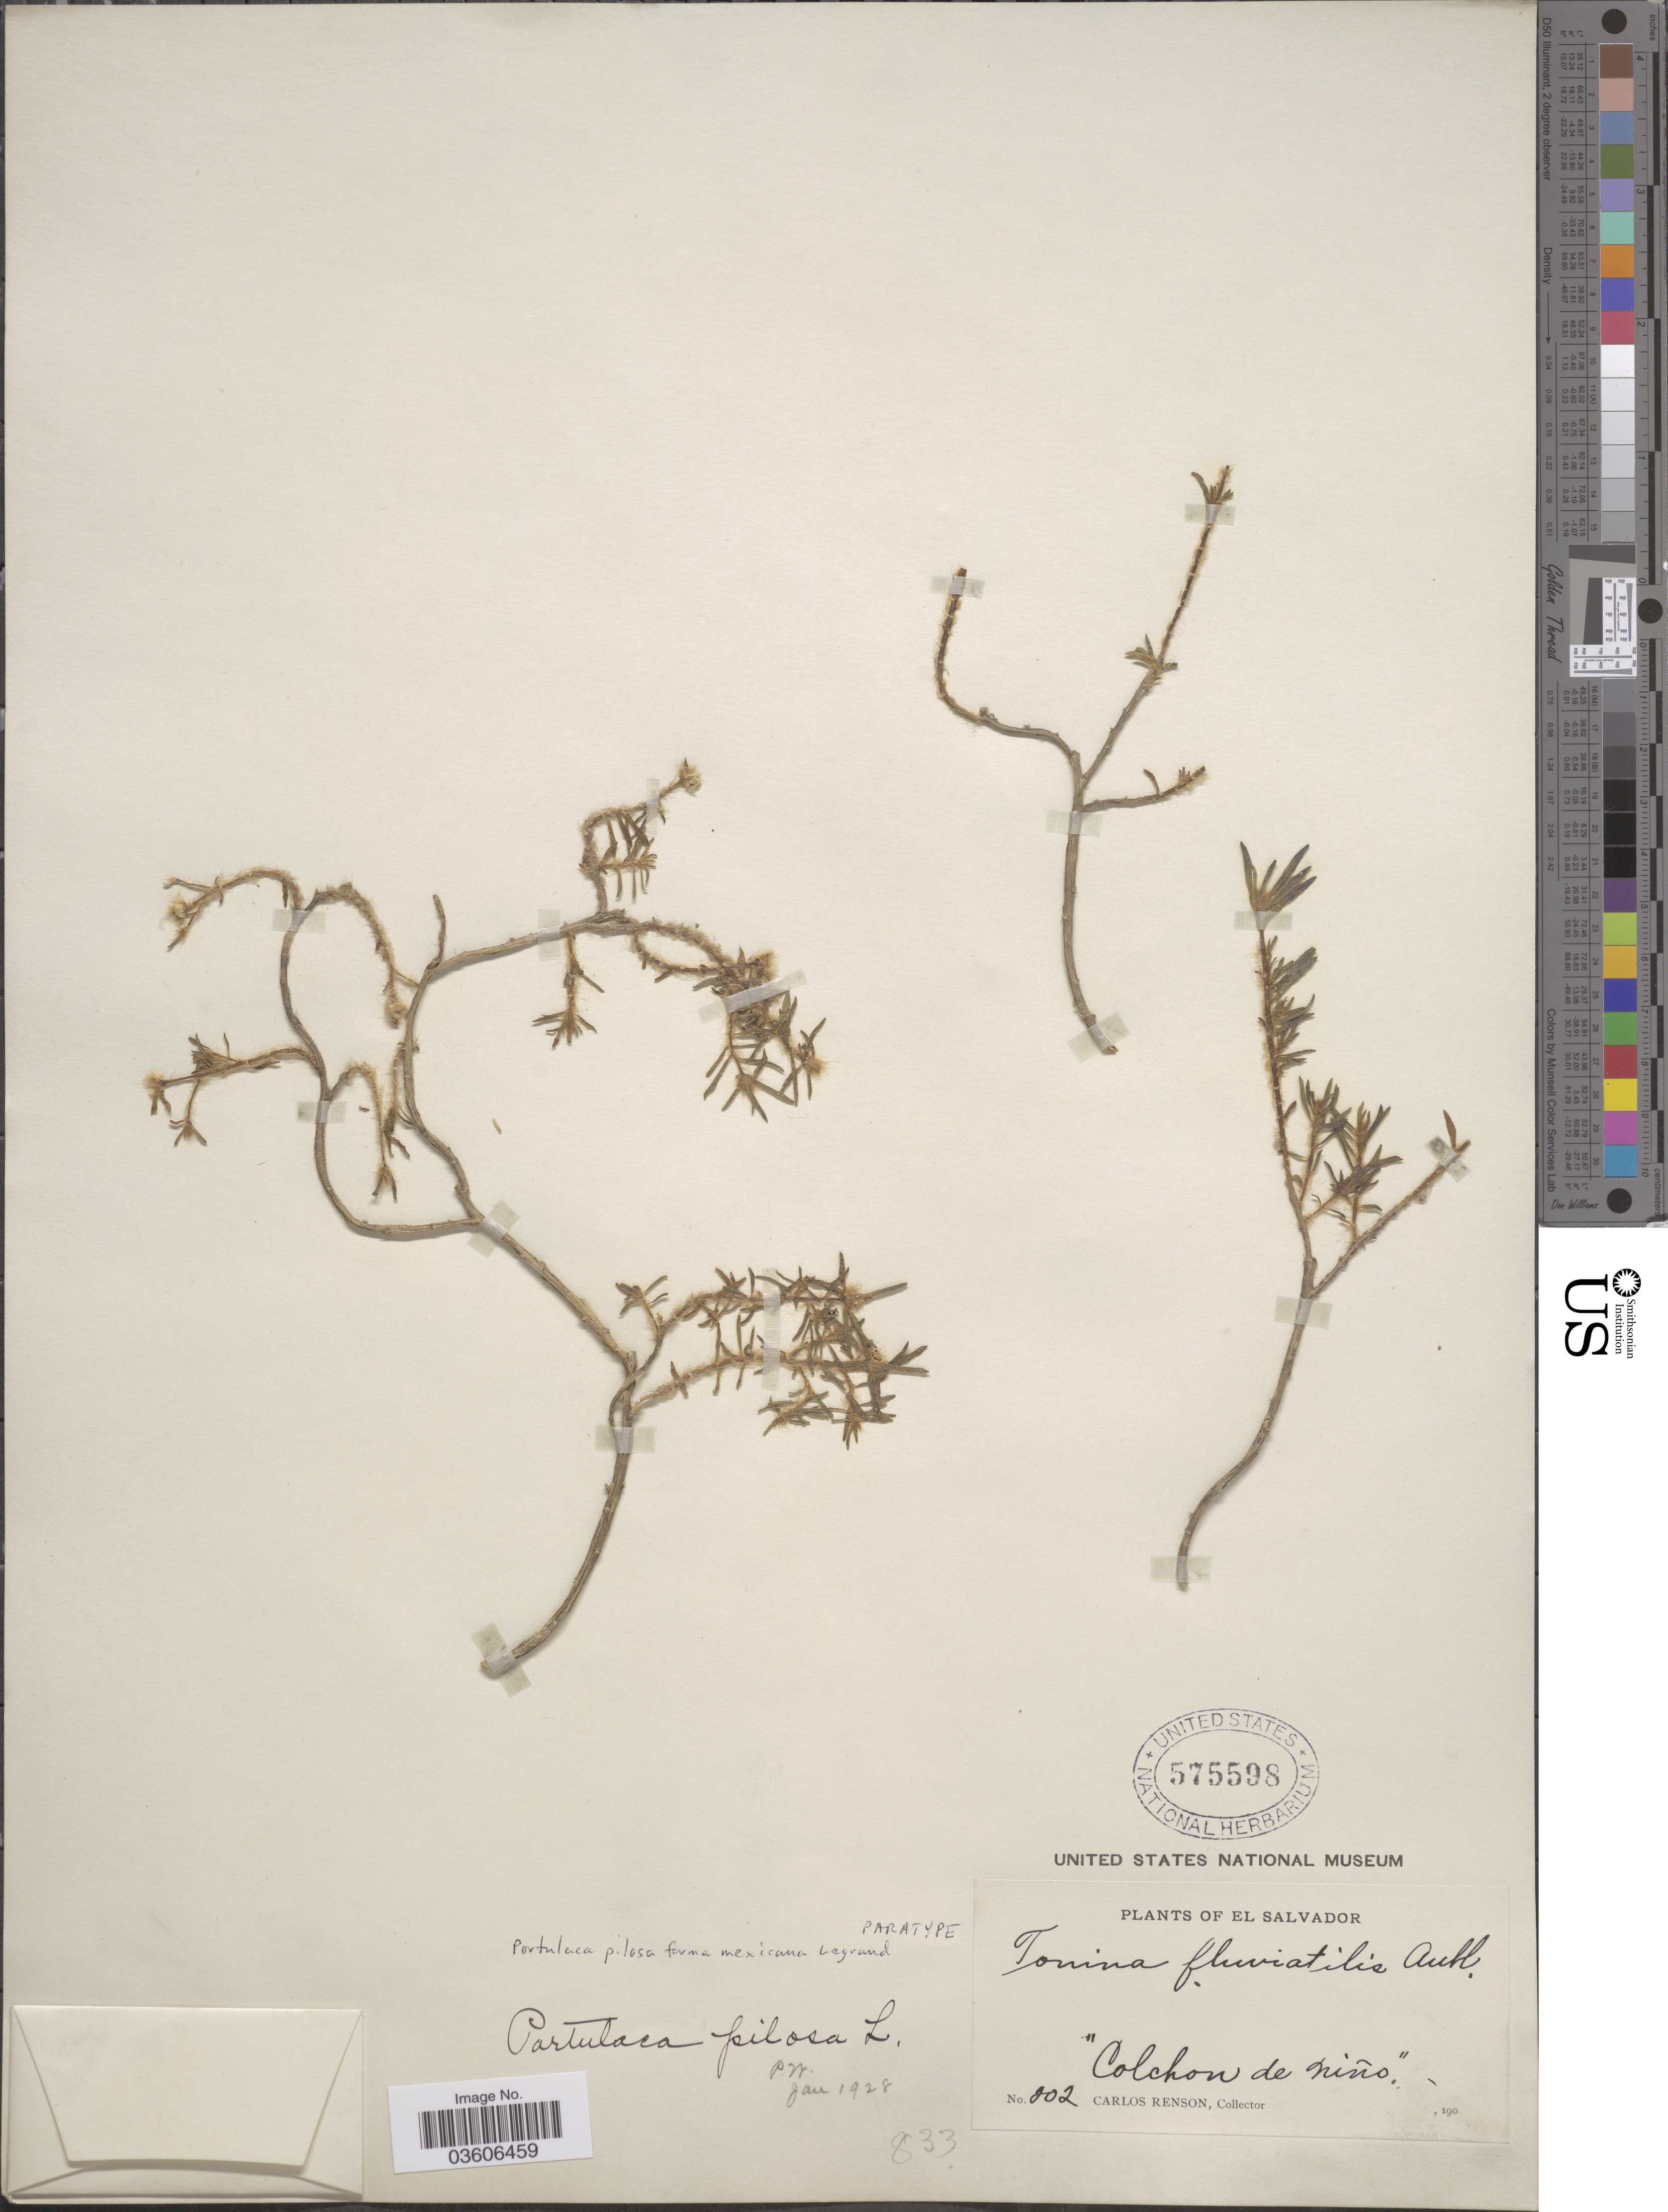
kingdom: Plantae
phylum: Tracheophyta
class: Magnoliopsida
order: Caryophyllales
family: Portulacaceae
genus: Portulaca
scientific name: Portulaca pilosa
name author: L.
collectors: C. Renson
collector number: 202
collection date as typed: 190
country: El Salvador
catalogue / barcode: US 575598